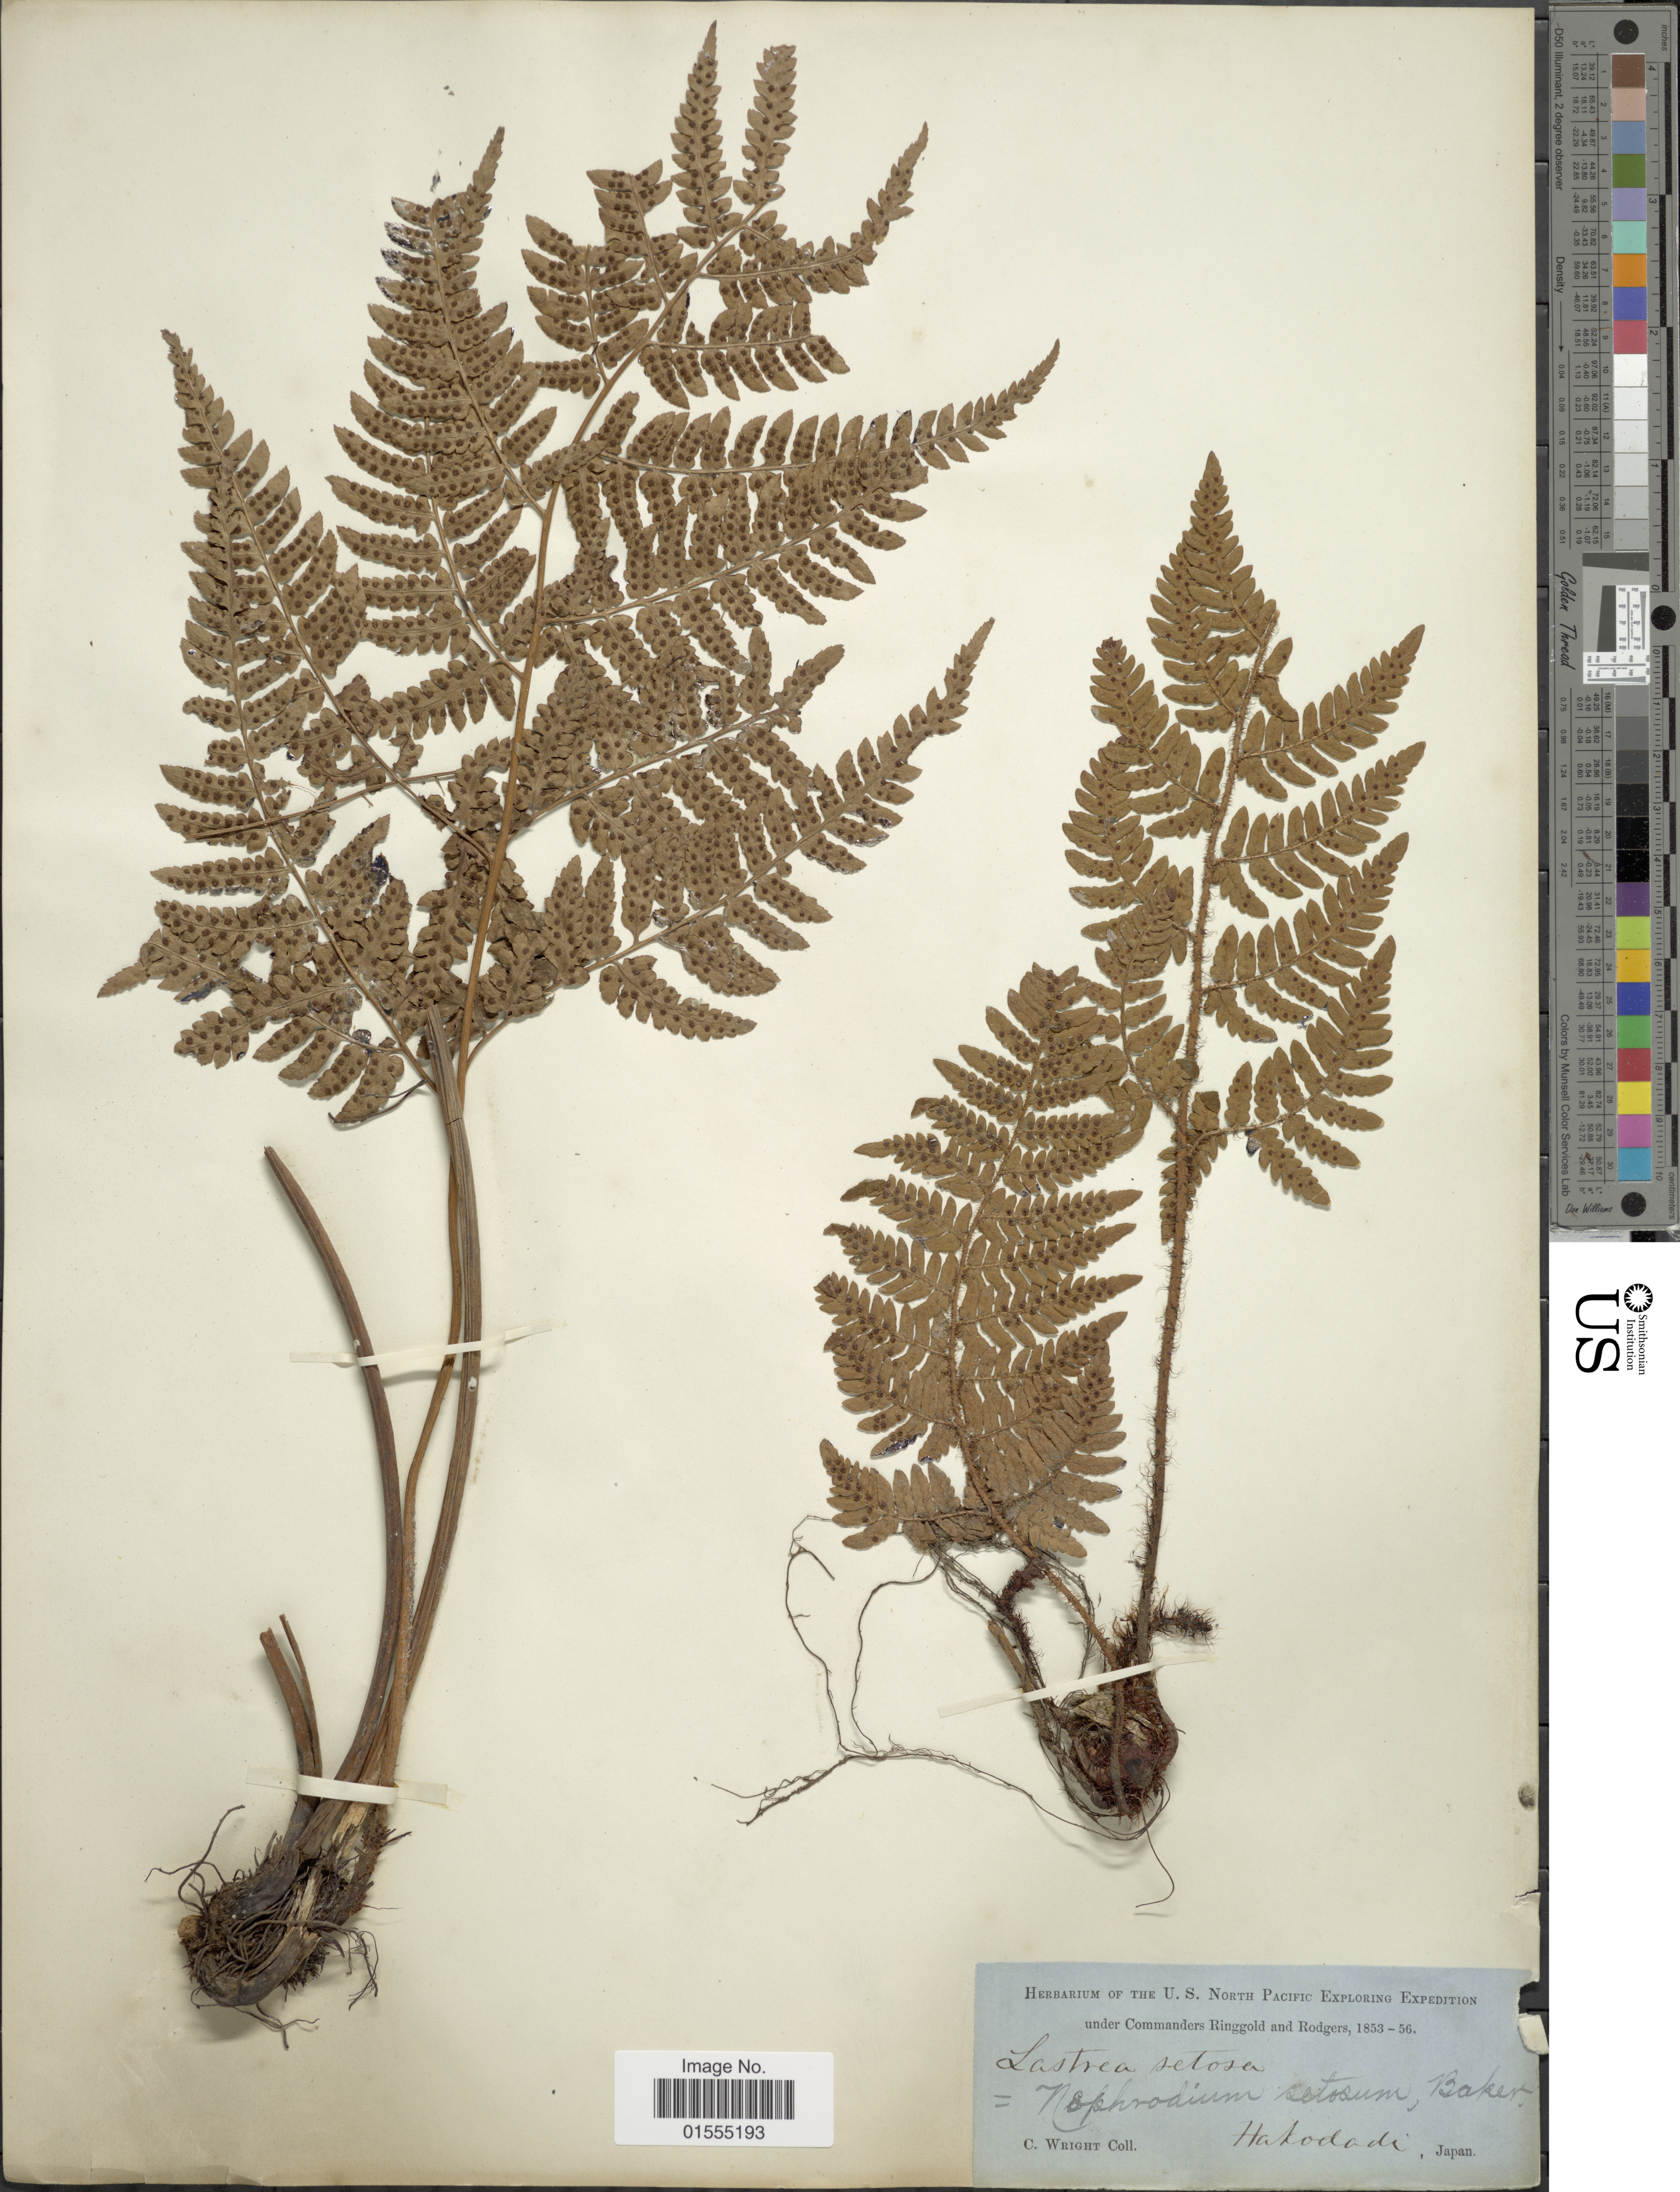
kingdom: Plantae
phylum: Tracheophyta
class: Polypodiopsida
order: Polypodiales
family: Dryopteridaceae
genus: Dryopteris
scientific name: Dryopteris varia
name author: (L.) Kuntze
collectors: C. Wright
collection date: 1853/1856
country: Japan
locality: Hakodadi